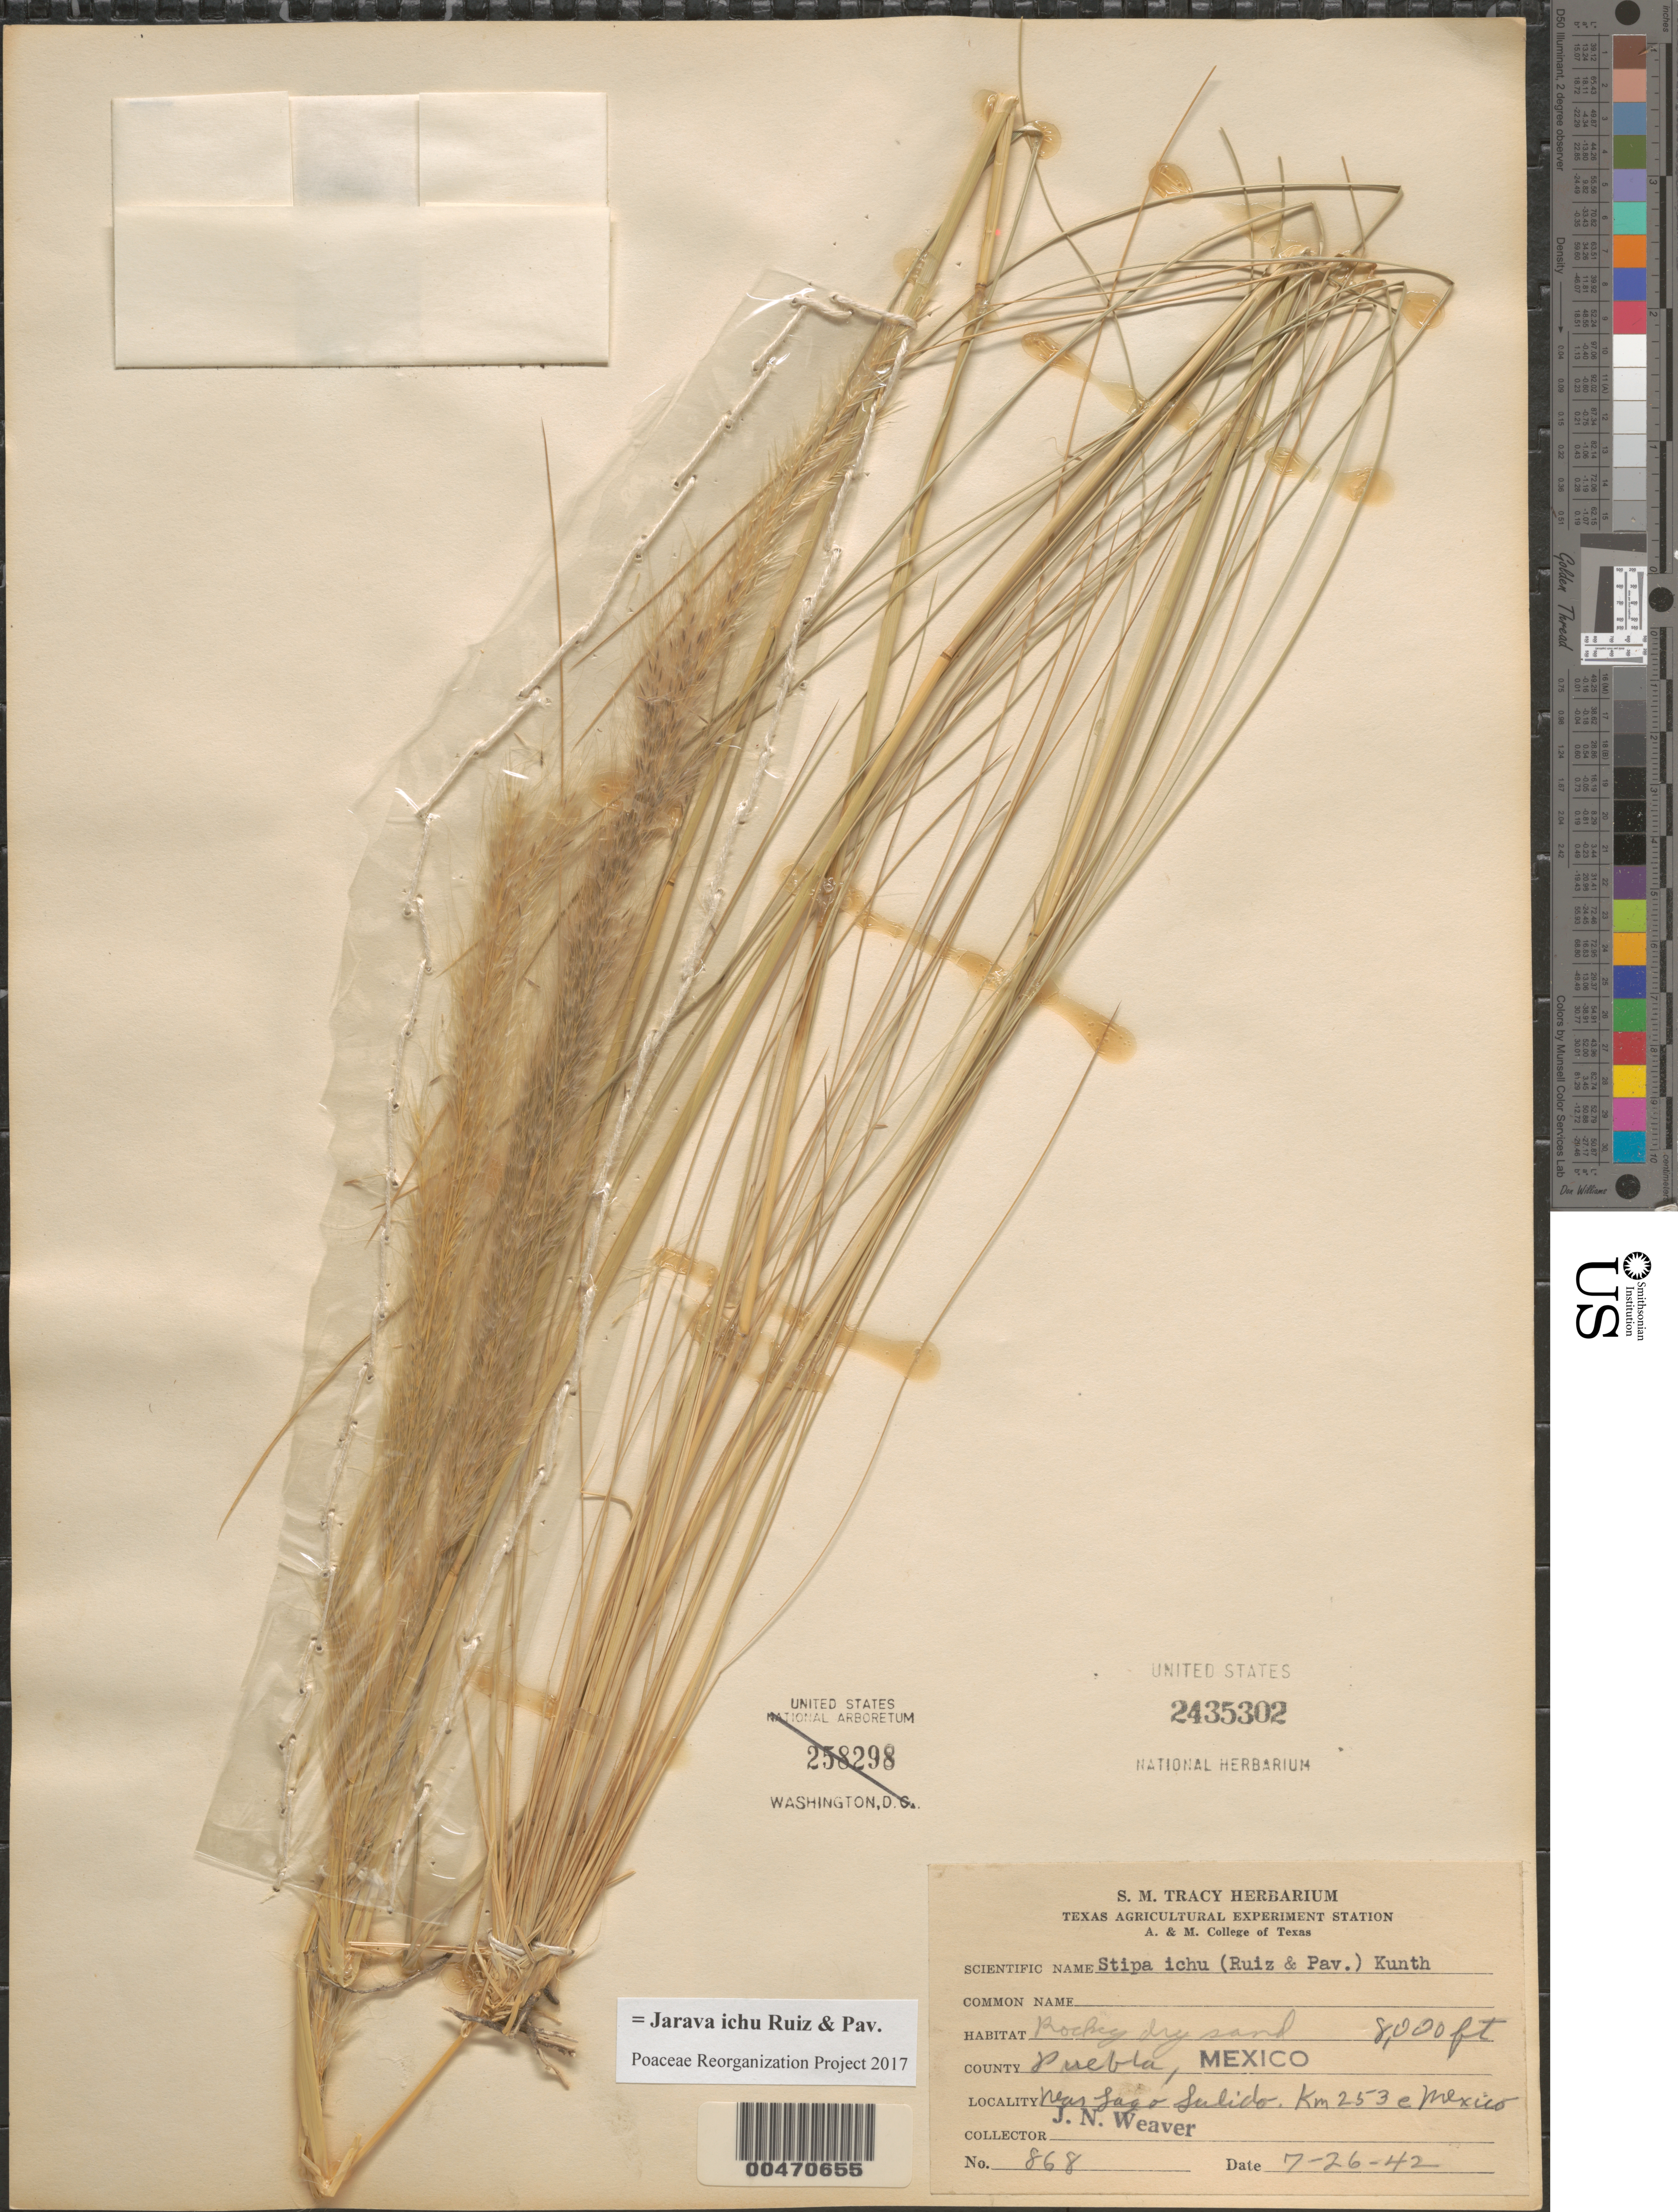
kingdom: Plantae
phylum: Tracheophyta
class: Liliopsida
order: Poales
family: Poaceae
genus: Jarava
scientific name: Jarava ichu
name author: Ruiz & Pav.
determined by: Poaceae Reorganization Project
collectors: J. N. Weaver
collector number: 868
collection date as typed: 26 Jul 1942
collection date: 1942-07-26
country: Mexico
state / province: Puebla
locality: Near Lago Salido, Km 253 E Mexico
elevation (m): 2438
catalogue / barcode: US 2435302